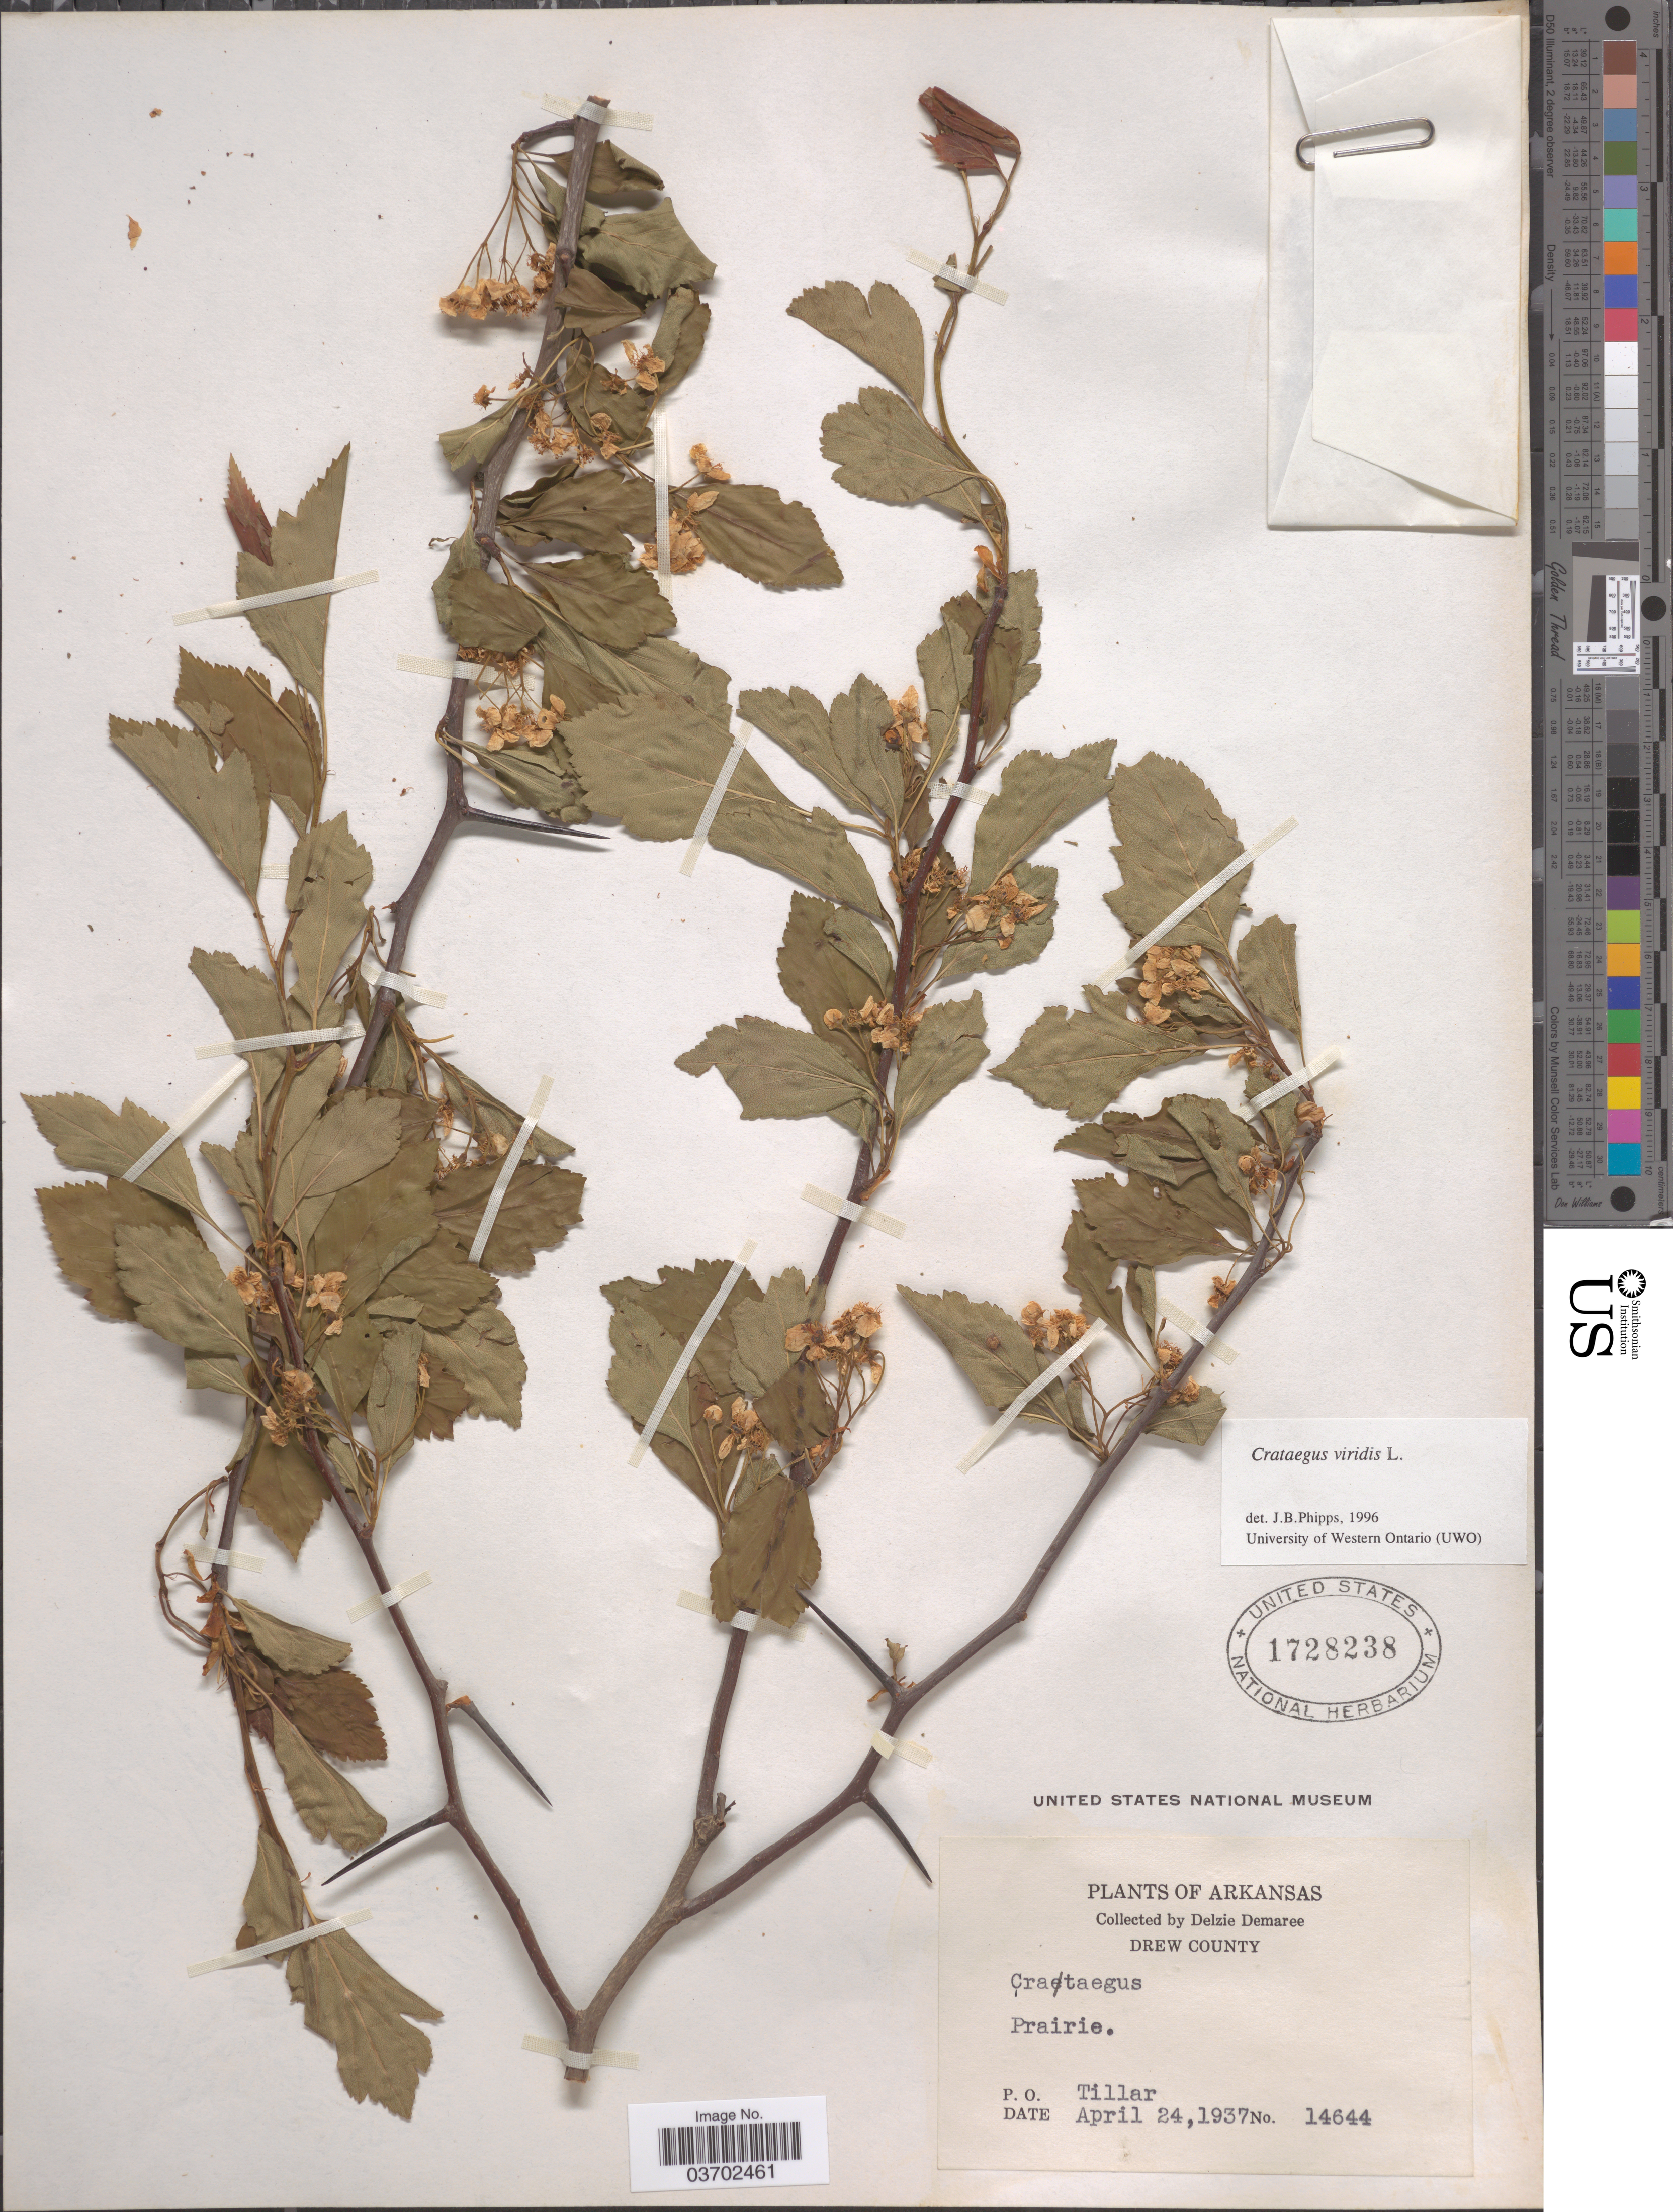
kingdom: Plantae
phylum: Tracheophyta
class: Magnoliopsida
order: Rosales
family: Rosaceae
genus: Crataegus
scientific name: Crataegus viridis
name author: L.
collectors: D. Demaree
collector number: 14644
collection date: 1937-04-24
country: United States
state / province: Arkansas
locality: Drew County. Prairie. P.O. Tillar.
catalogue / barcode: US 1728238